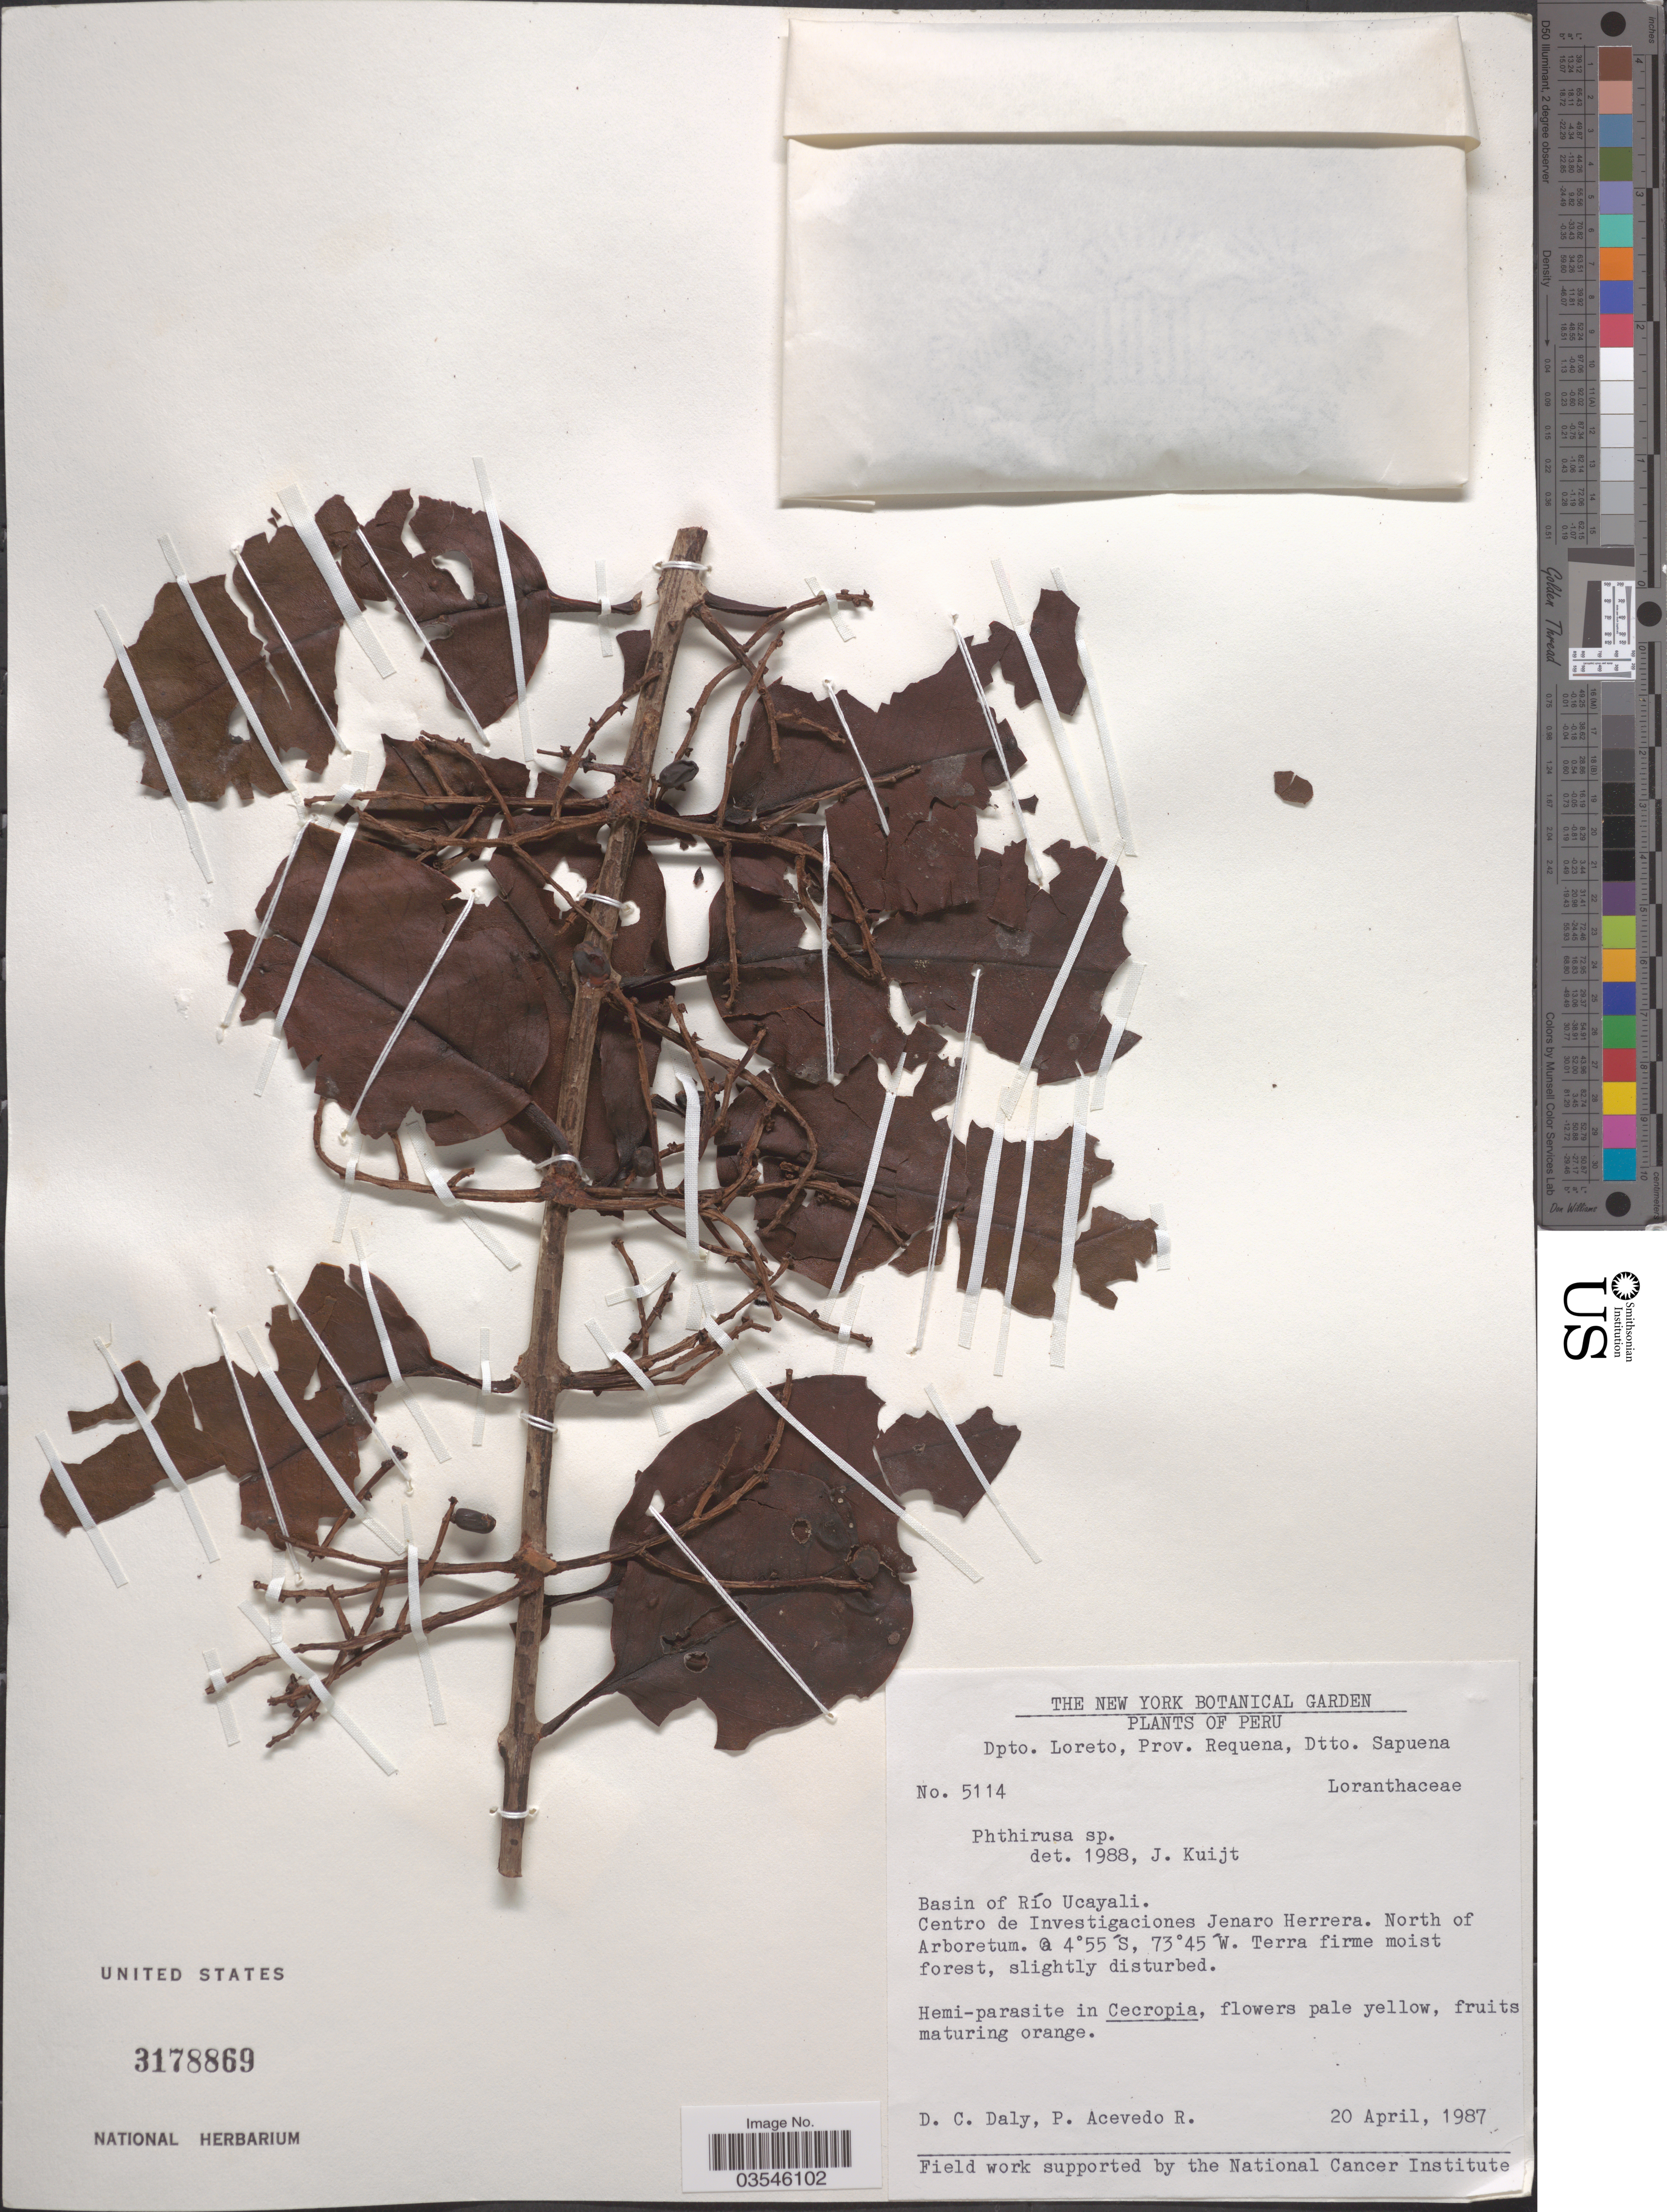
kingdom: Plantae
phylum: Tracheophyta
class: Magnoliopsida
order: Santalales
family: Loranthaceae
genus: Passovia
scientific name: Passovia pedunculata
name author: (Jacq.) Kuijt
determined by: Caraballo-Ortiz, Marcos A., (MISS), University of Mississippi (UNITED STATES)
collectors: D. C. Daly & P. Acevedo R.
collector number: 5114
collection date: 1987-04-20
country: Peru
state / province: Loreto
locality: Prov. Requena, Dtto. Sapuena. Basin of Río Ucayali. Centro de Investigaciones Jenaro Herrera. North of Arboretum.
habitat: Terra frime moist forest, slightly disturbed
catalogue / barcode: US 3178869